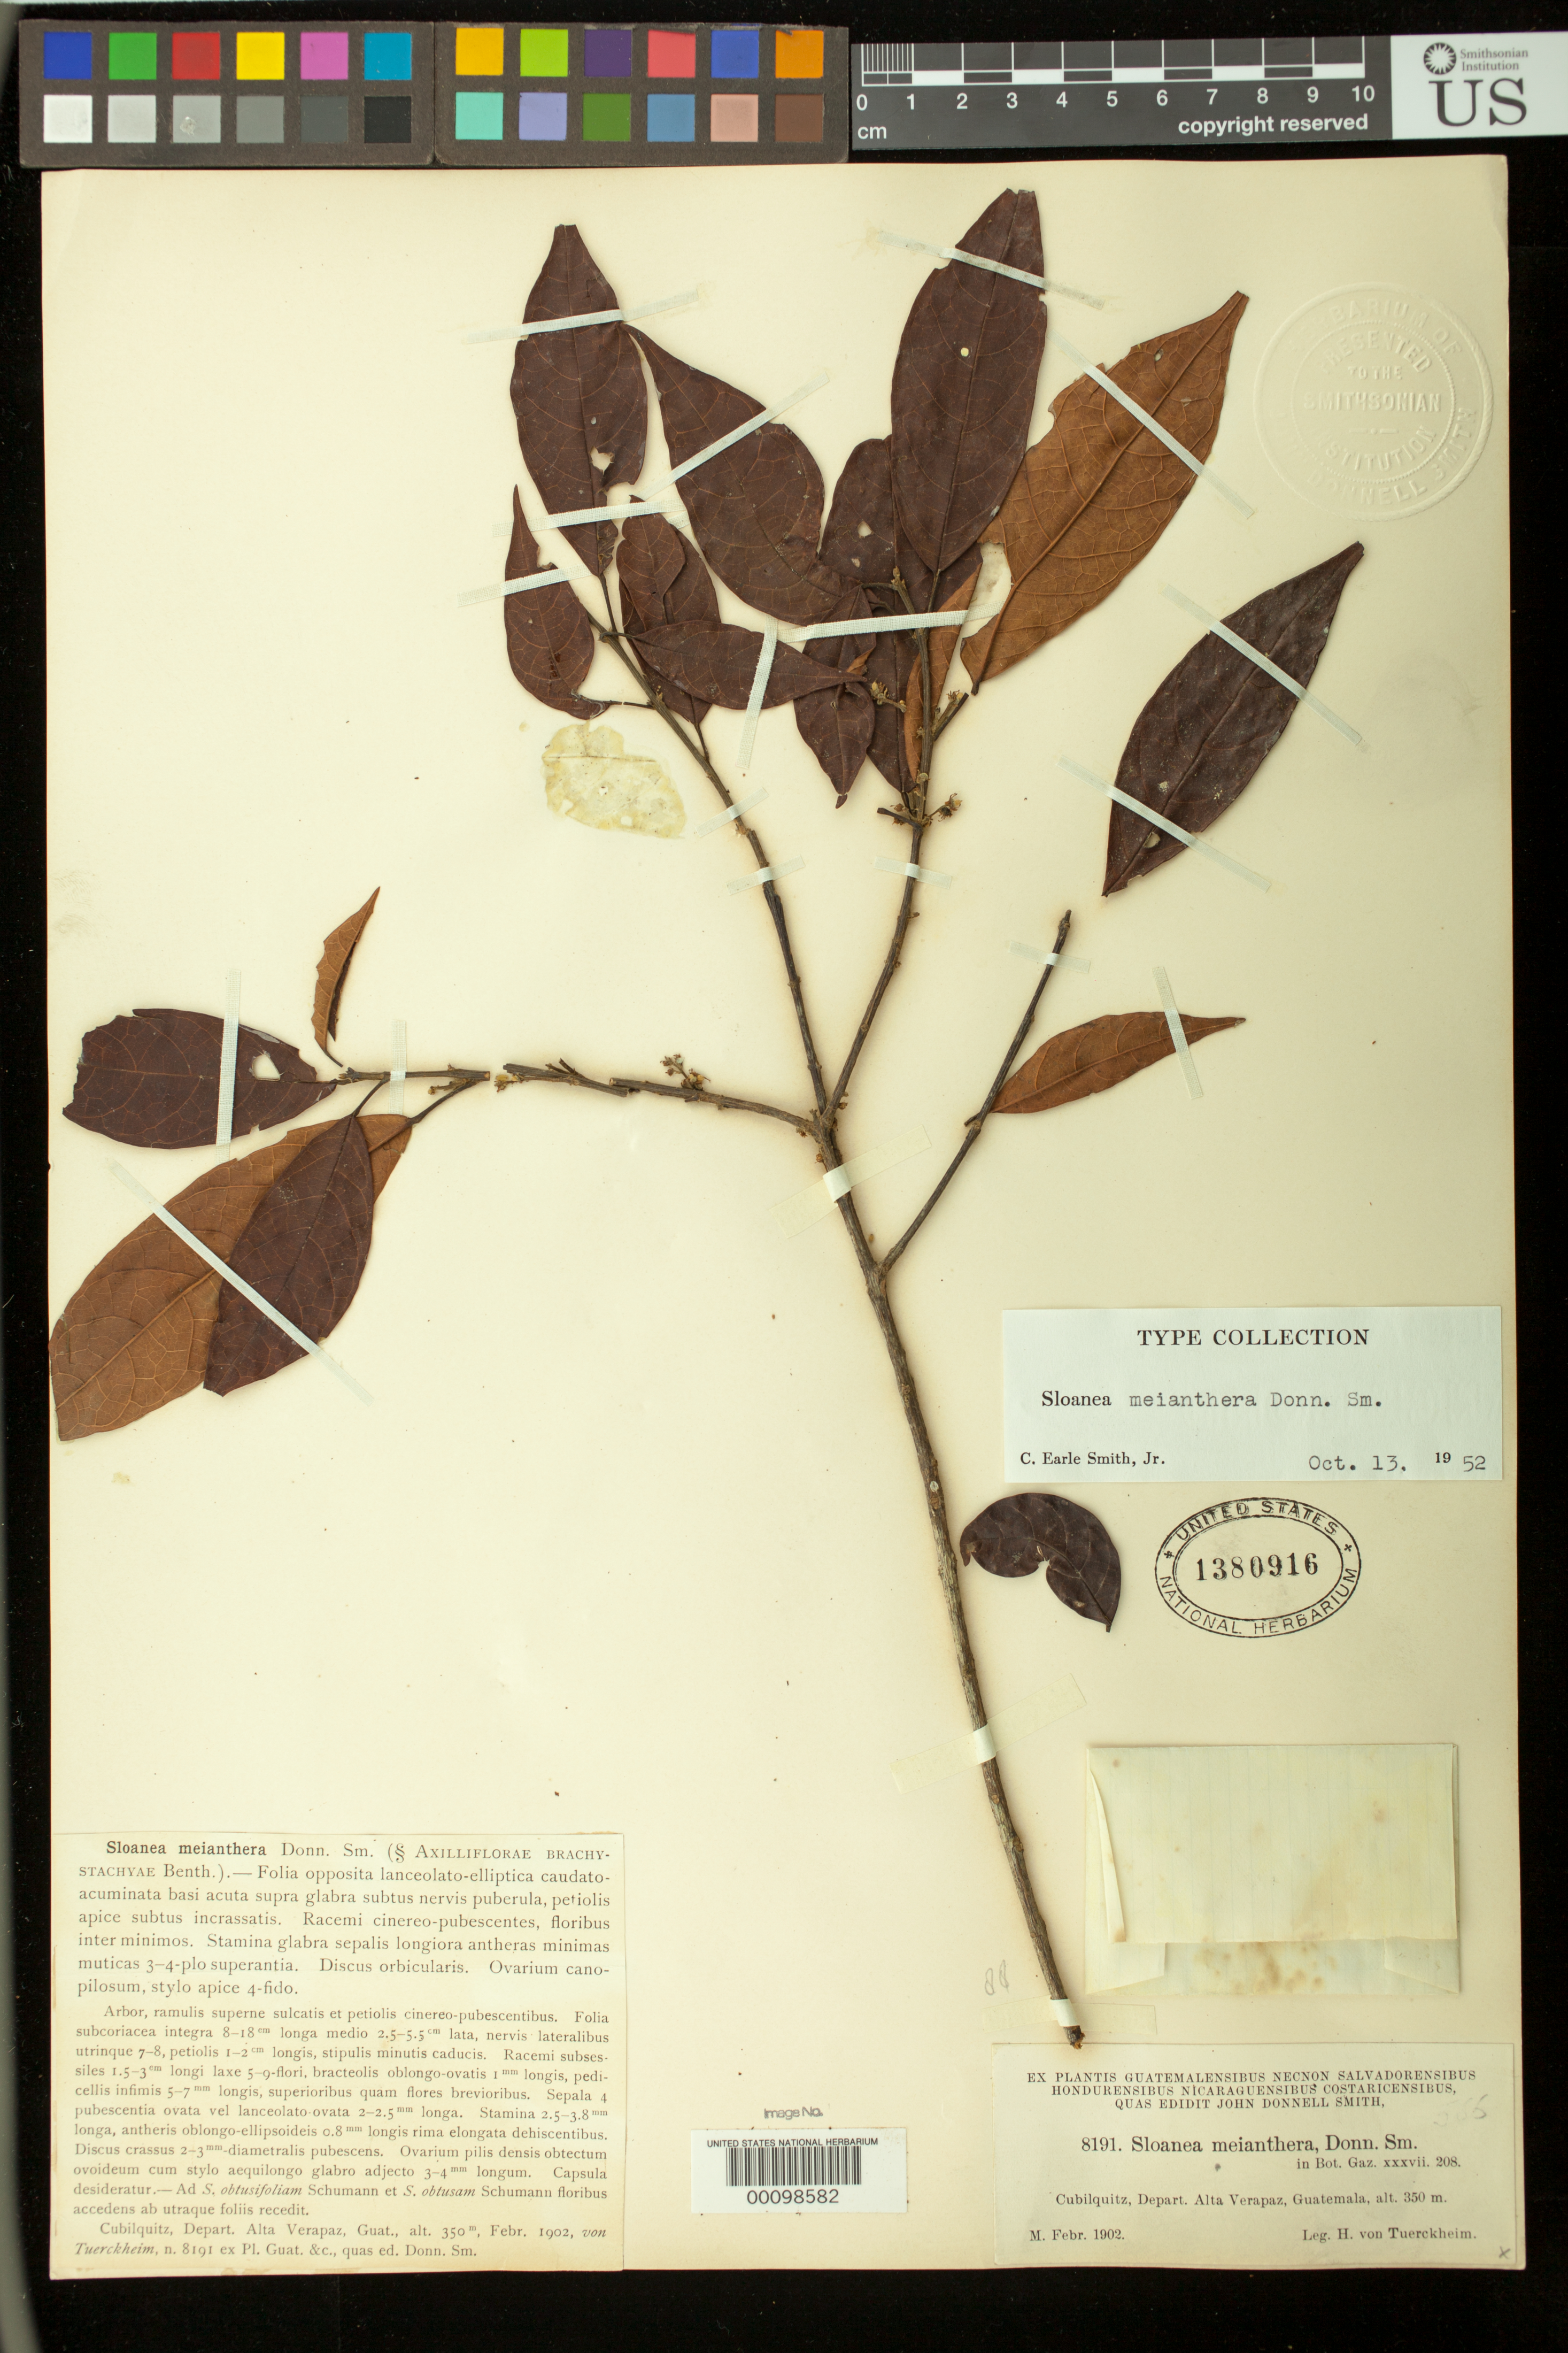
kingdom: Plantae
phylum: Tracheophyta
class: Magnoliopsida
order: Oxalidales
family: Elaeocarpaceae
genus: Sloanea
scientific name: Sloanea meianthera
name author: Donn. Sm.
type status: Syntype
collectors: H. von Türckheim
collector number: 8191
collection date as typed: Feb 1902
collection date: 1902-02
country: Guatemala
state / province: Alta Verapaz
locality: Cubilquitz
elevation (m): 350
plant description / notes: This specimen (USNH 1380917) originally from John Donnell Smith herbarium. US has 3 duplicates of the type collection, USNH 576511, 1380916, & 1380917. Of these, the first is from the original US herbarium and cannot be part of a holotype; the second two come from the John Donnell Smith herbarium but are not cross-numbered and neither (nor both) can be considered "holotype".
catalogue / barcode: US 1380916